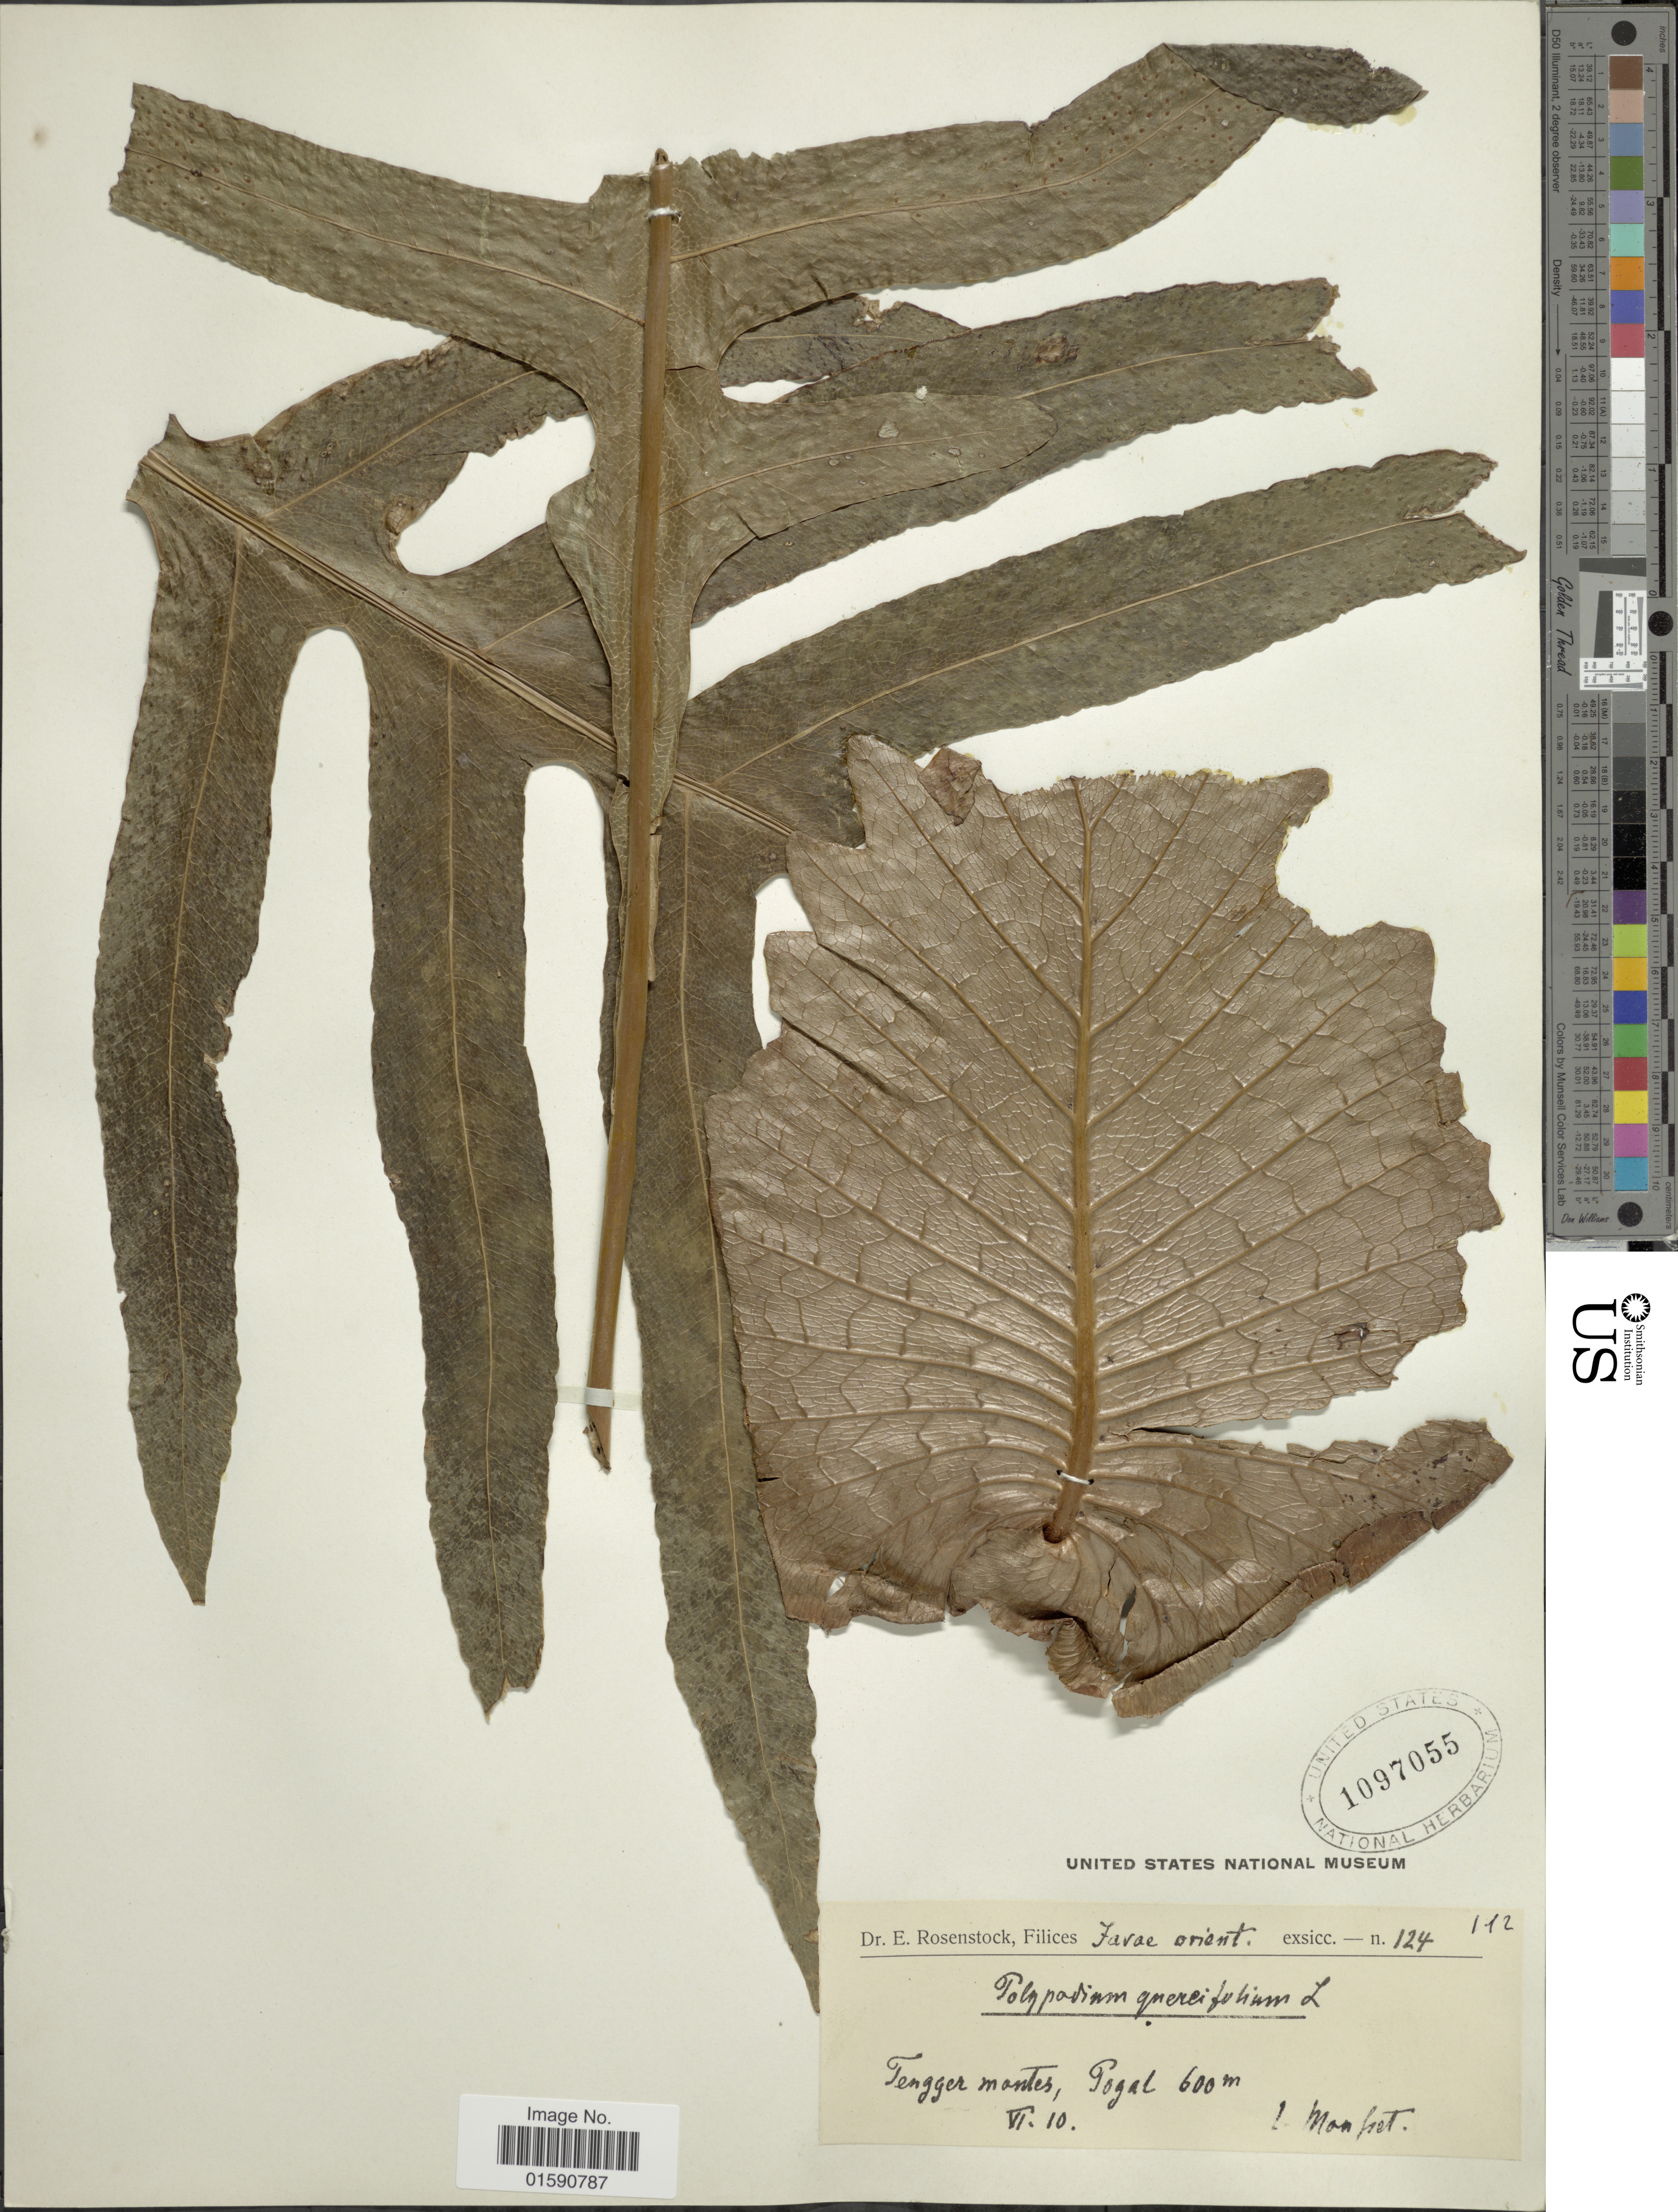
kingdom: Plantae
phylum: Tracheophyta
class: Polypodiopsida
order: Polypodiales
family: Polypodiaceae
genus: Drynaria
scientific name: Drynaria quercifolia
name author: (L.) J. Sm.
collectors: Mousset, --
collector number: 124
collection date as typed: Transcribed d/m/y: /6/10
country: Indonesia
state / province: Java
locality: Tengger montes, Pogal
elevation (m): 600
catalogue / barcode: US 1097055